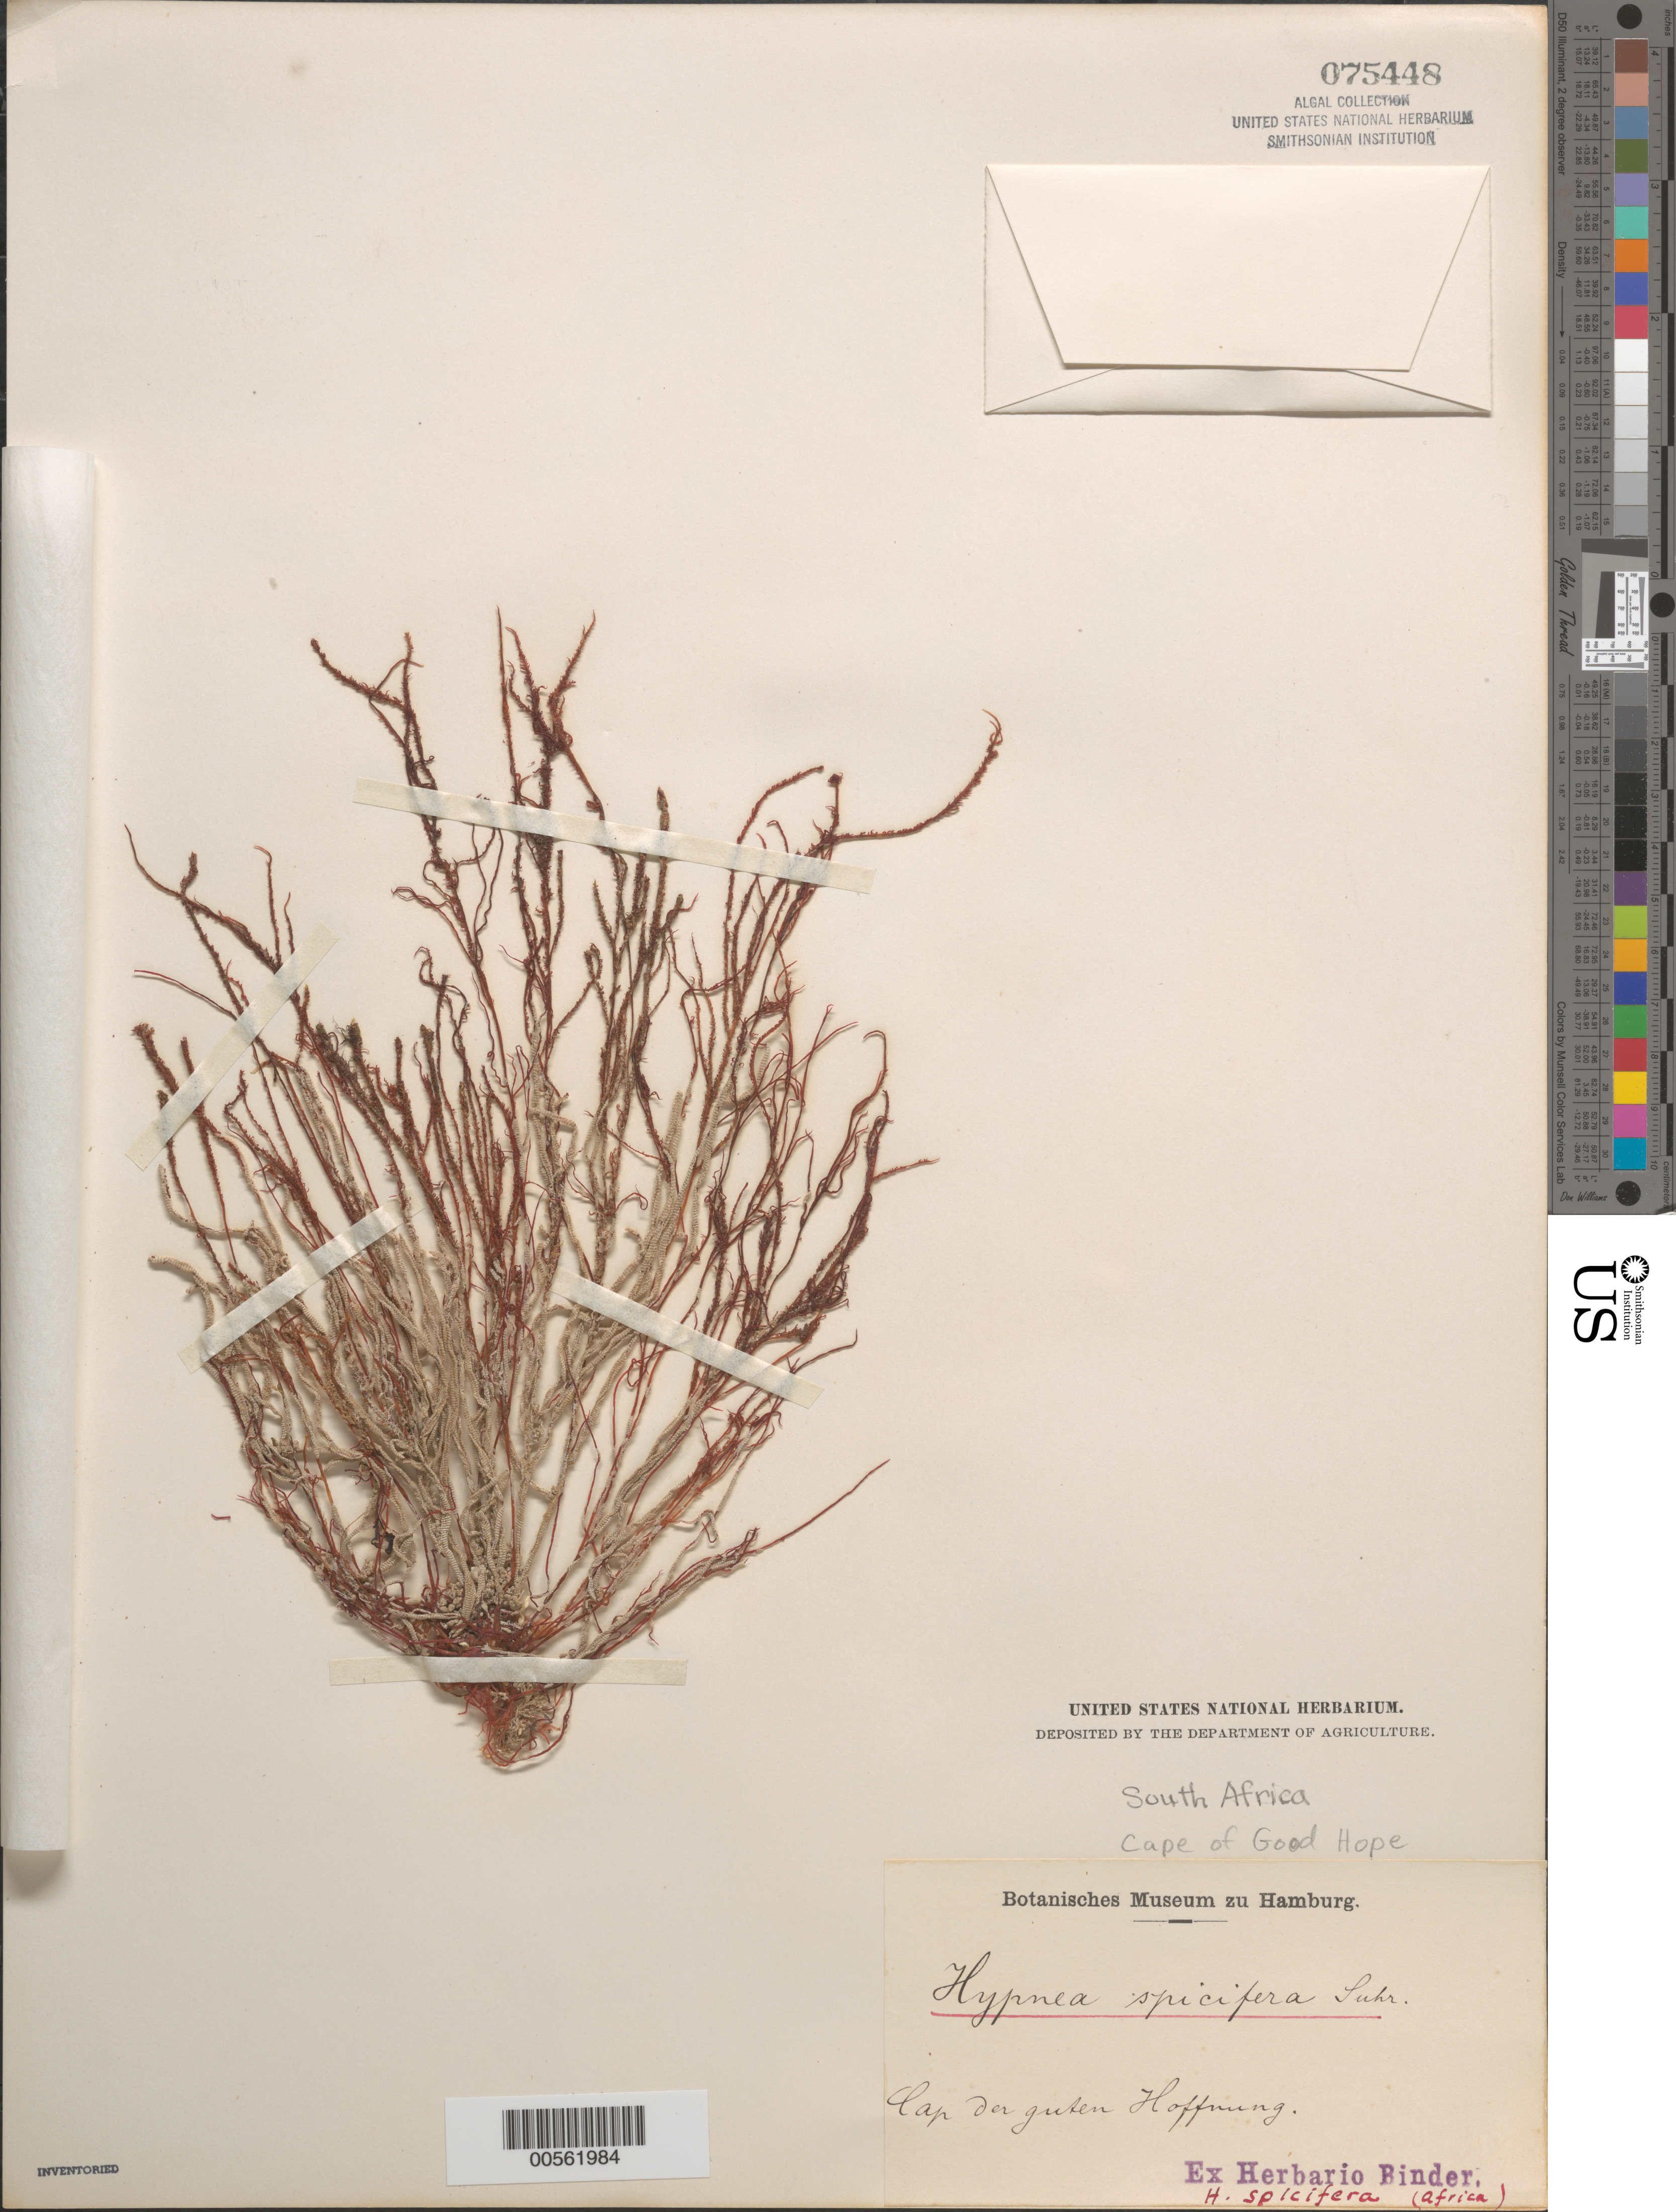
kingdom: Plantae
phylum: Rhodophyta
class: Florideophyceae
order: Gigartinales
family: Cystocloniaceae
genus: Hypnea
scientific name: Hypnea spicifera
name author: Harv.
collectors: F. Binder (herbarium)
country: South Africa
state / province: Western Cape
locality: Cape of Good Hope (Cap der guten Hoffnung)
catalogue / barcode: US 75448